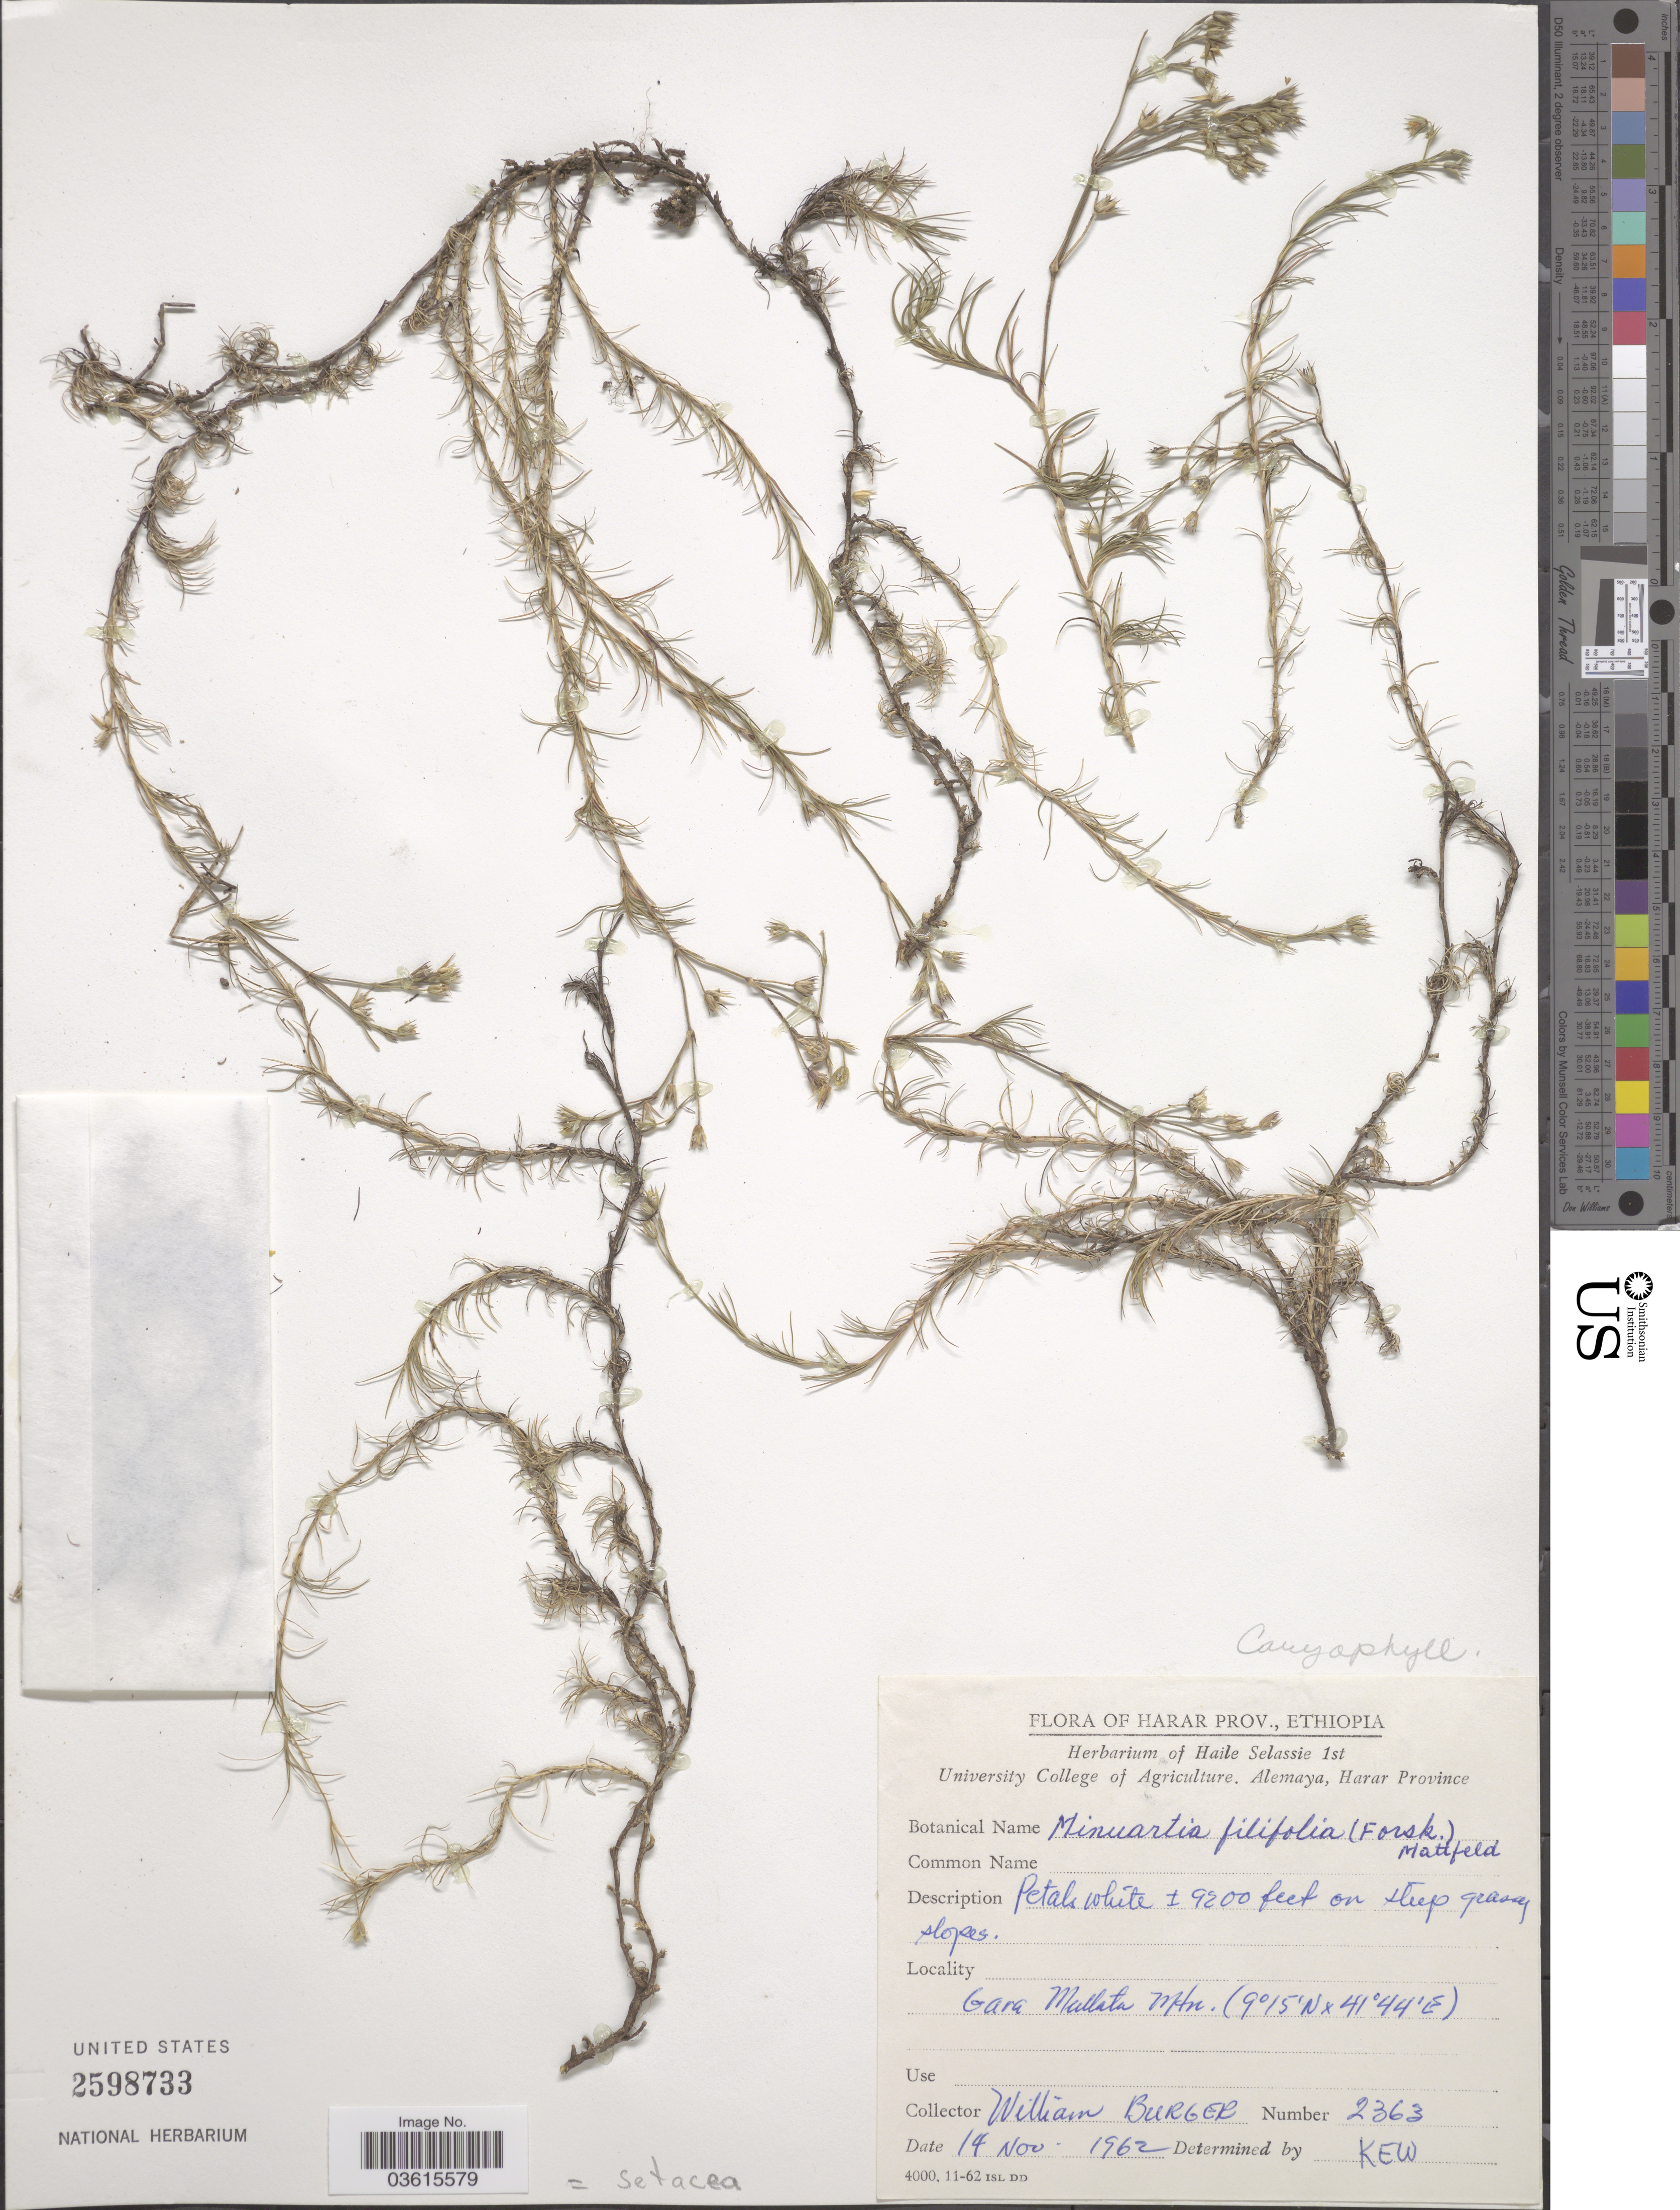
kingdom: Plantae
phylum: Tracheophyta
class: Magnoliopsida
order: Caryophyllales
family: Caryophyllaceae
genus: Arenaria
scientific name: Arenaria setacea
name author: Thuill.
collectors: W. Burger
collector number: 2363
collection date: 1962-11-14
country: Ethiopia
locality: Harar Prov. Gara Mallata [interpreted] Mtn.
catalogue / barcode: US 2598733